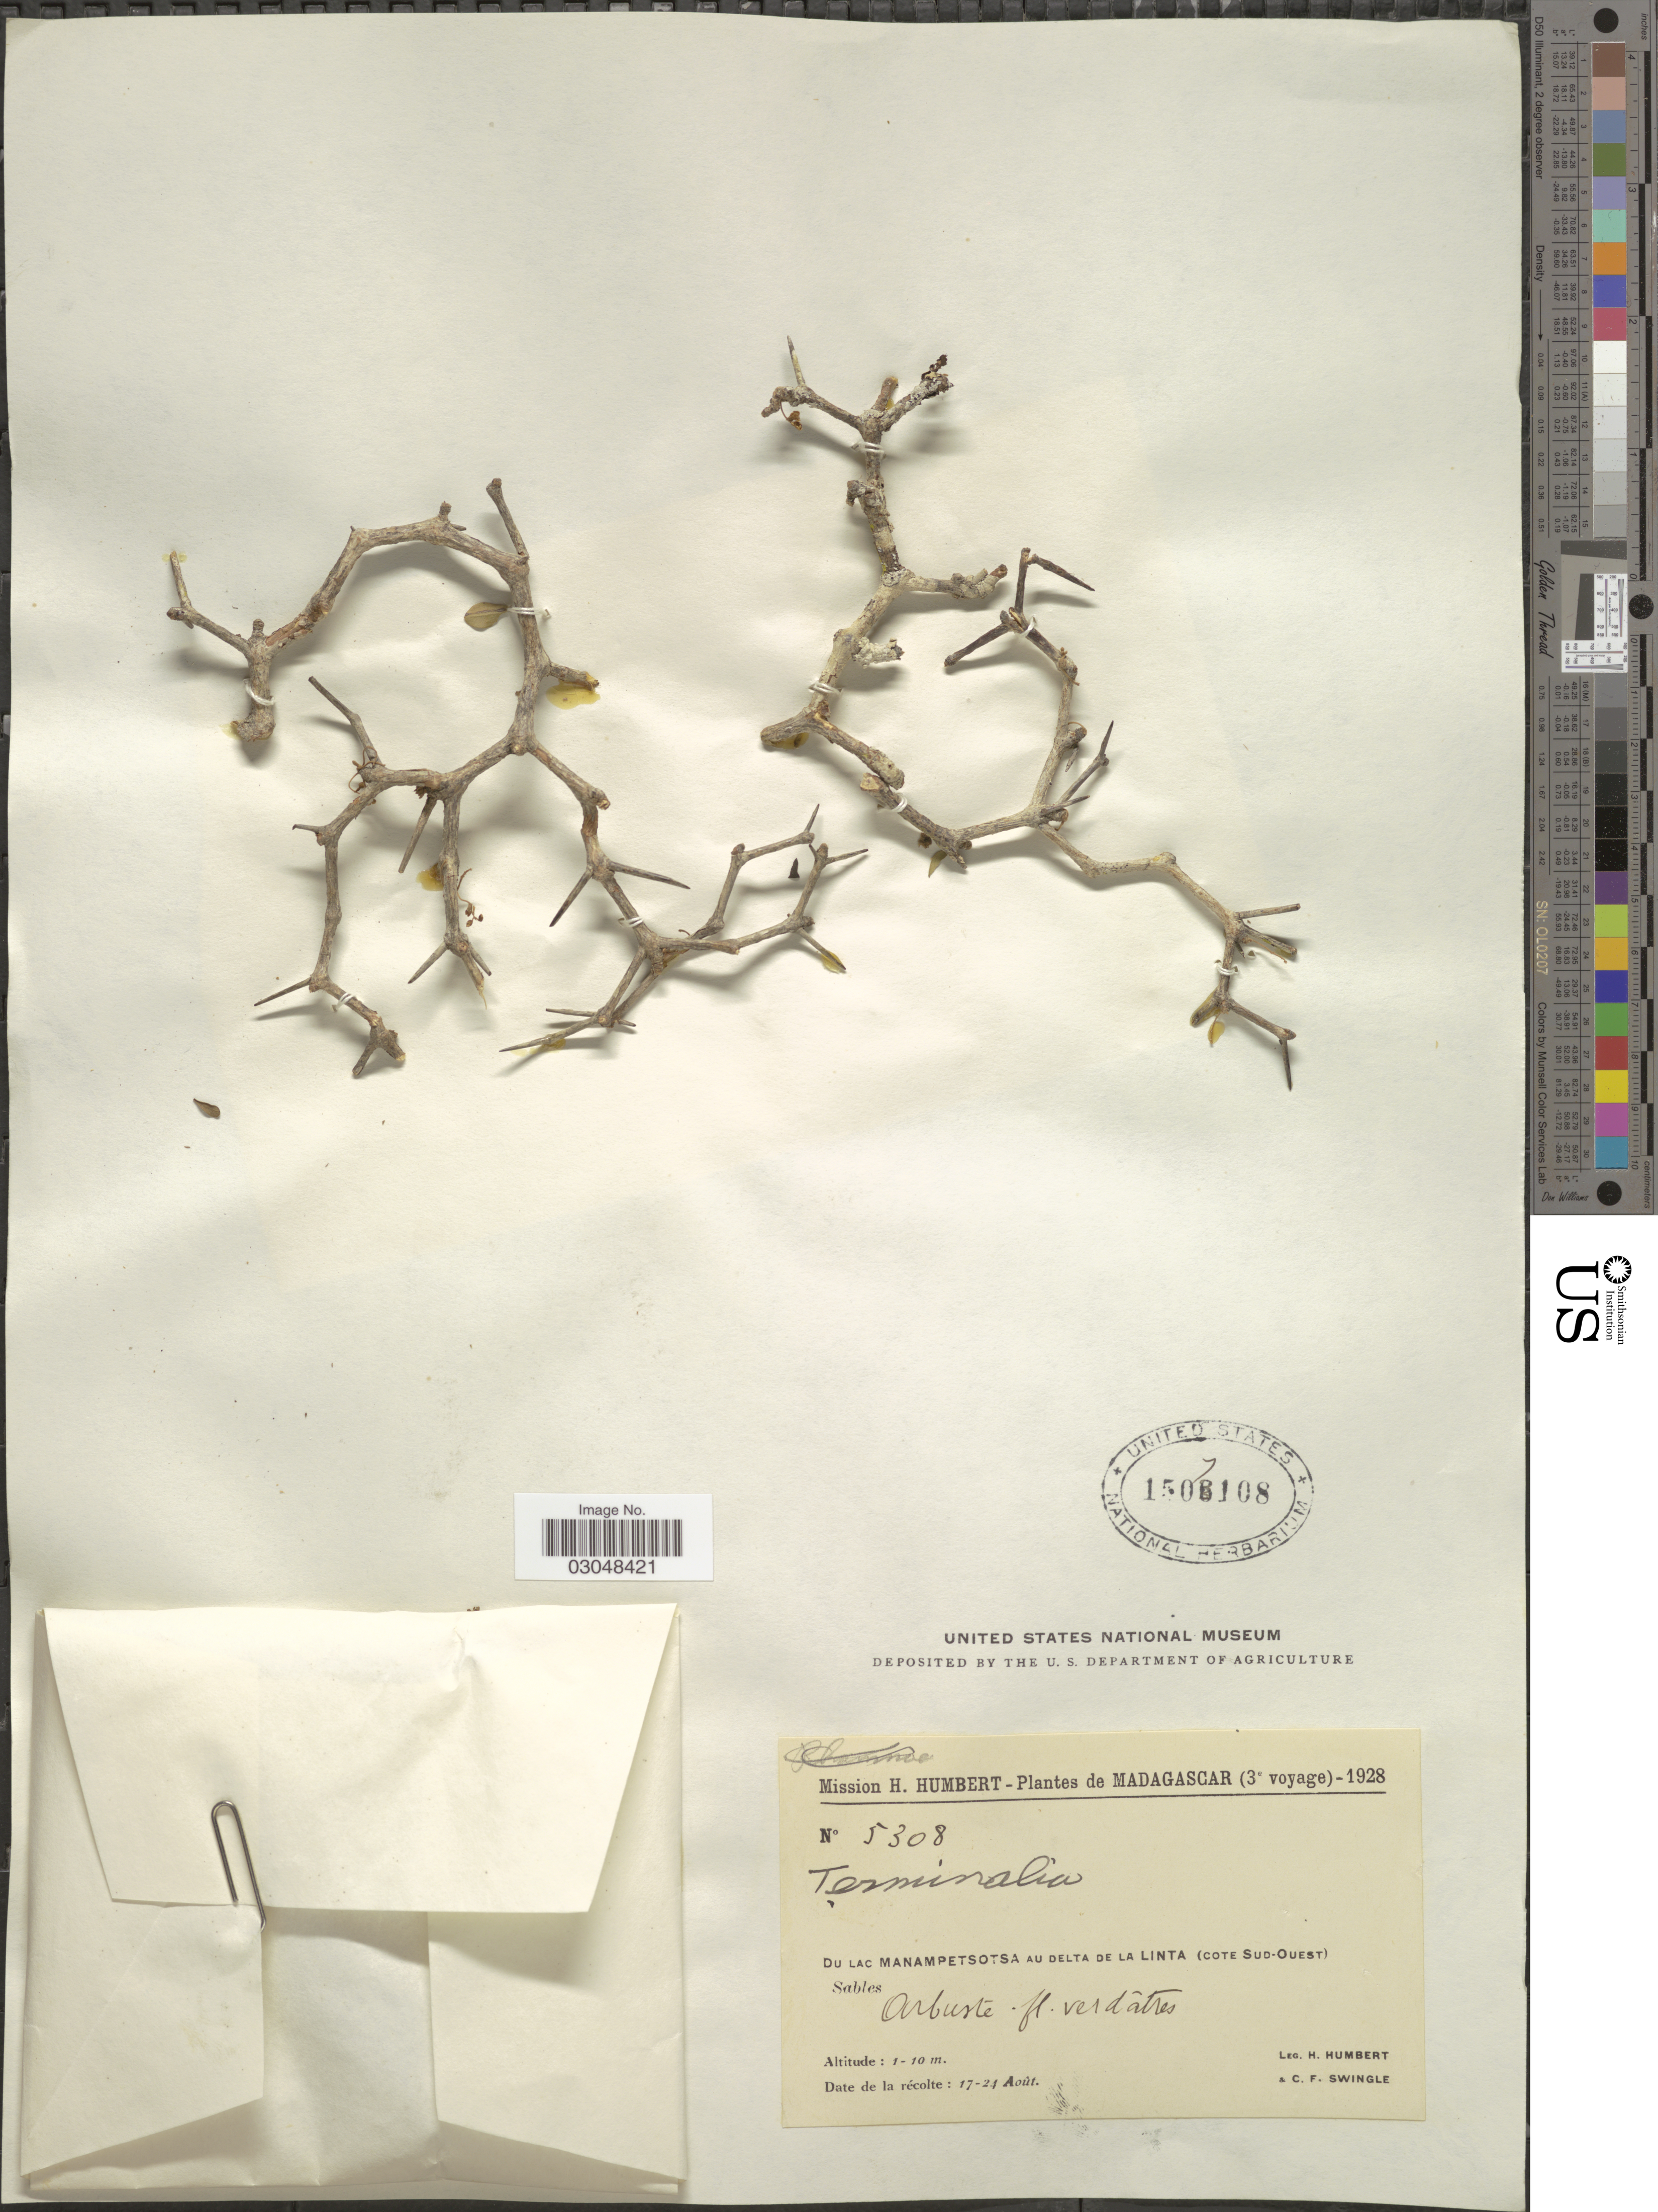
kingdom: Plantae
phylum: Tracheophyta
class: Magnoliopsida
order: Myrtales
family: Combretaceae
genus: Terminalia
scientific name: Terminalia sp.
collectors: H. Humbert & C. Swingle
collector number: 5308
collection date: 1928-08-17/1928-08-24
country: Madagascar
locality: Du Lac Manampetsotsa au delta de La Linta (Cote Sud-Ouest).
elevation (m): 1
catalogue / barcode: US 1507108